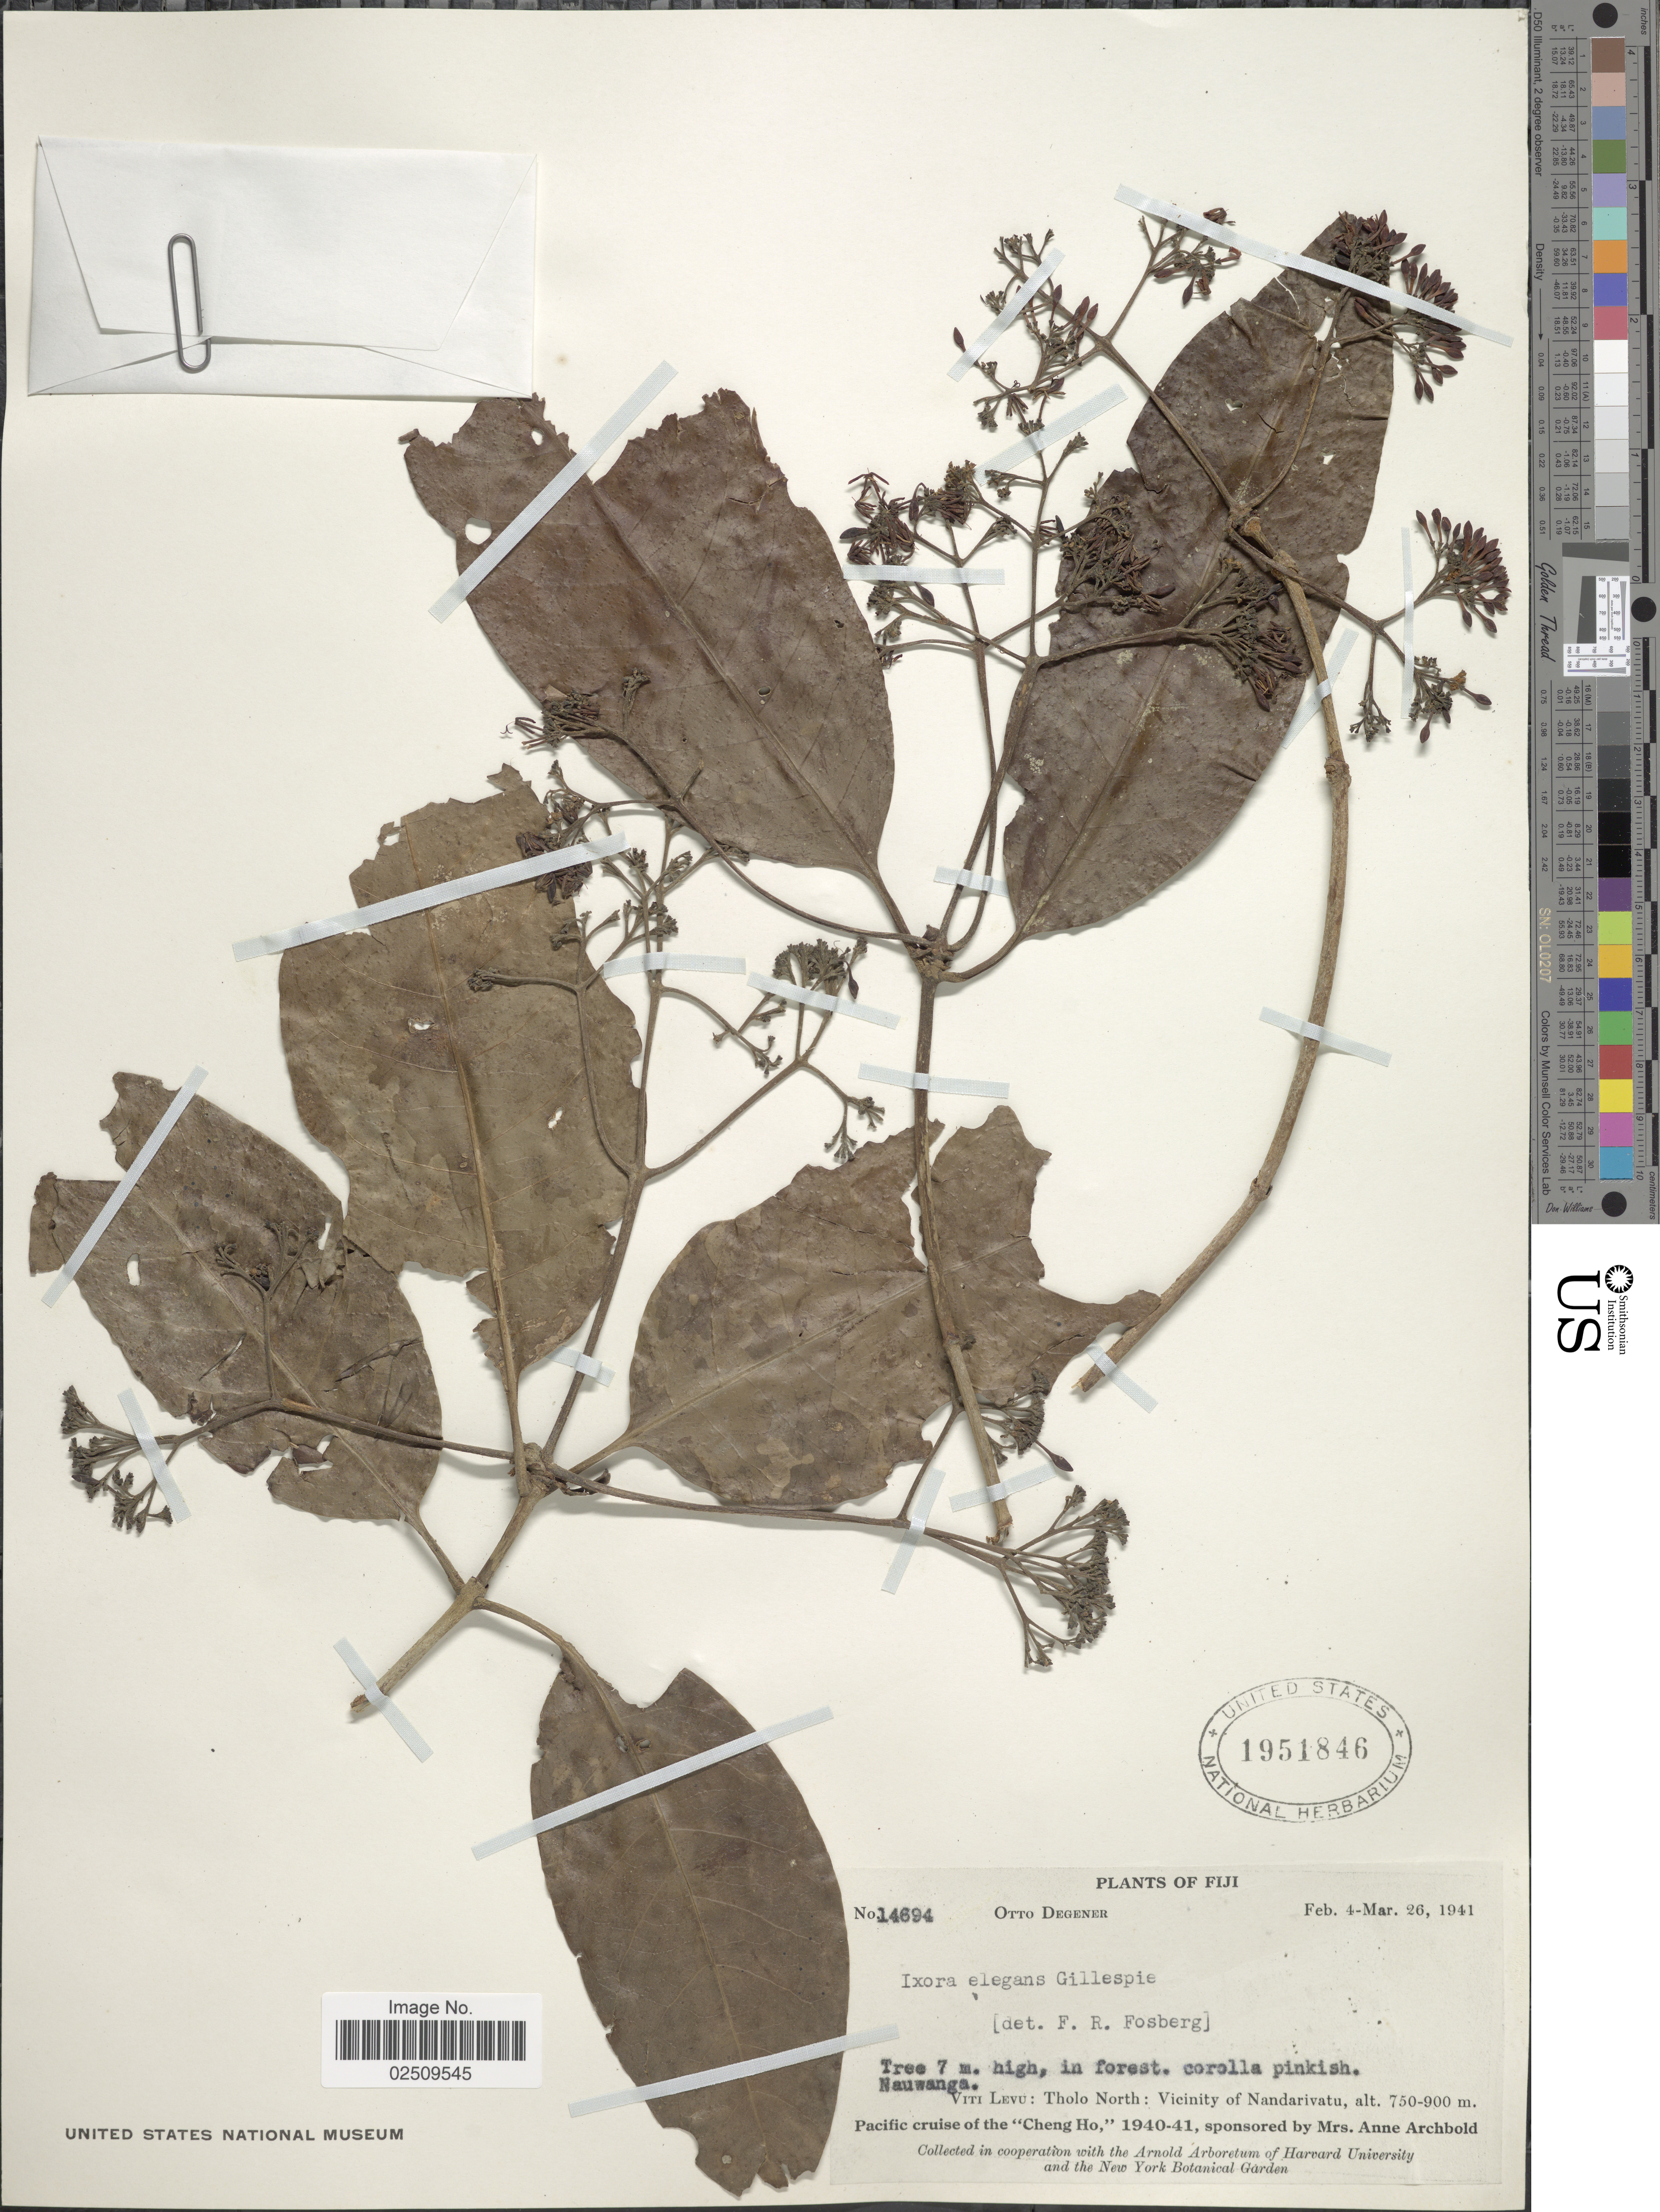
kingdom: Plantae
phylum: Tracheophyta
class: Magnoliopsida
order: Gentianales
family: Rubiaceae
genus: Ixora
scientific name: Ixora elegans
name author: Gillespie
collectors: O. Degener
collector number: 14694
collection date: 1941-02-04/1941-03-26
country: Fiji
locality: Nauwanga, Viti Levu: Tholo North: Vicinity of Nandarivatu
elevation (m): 750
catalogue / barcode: US 1951846